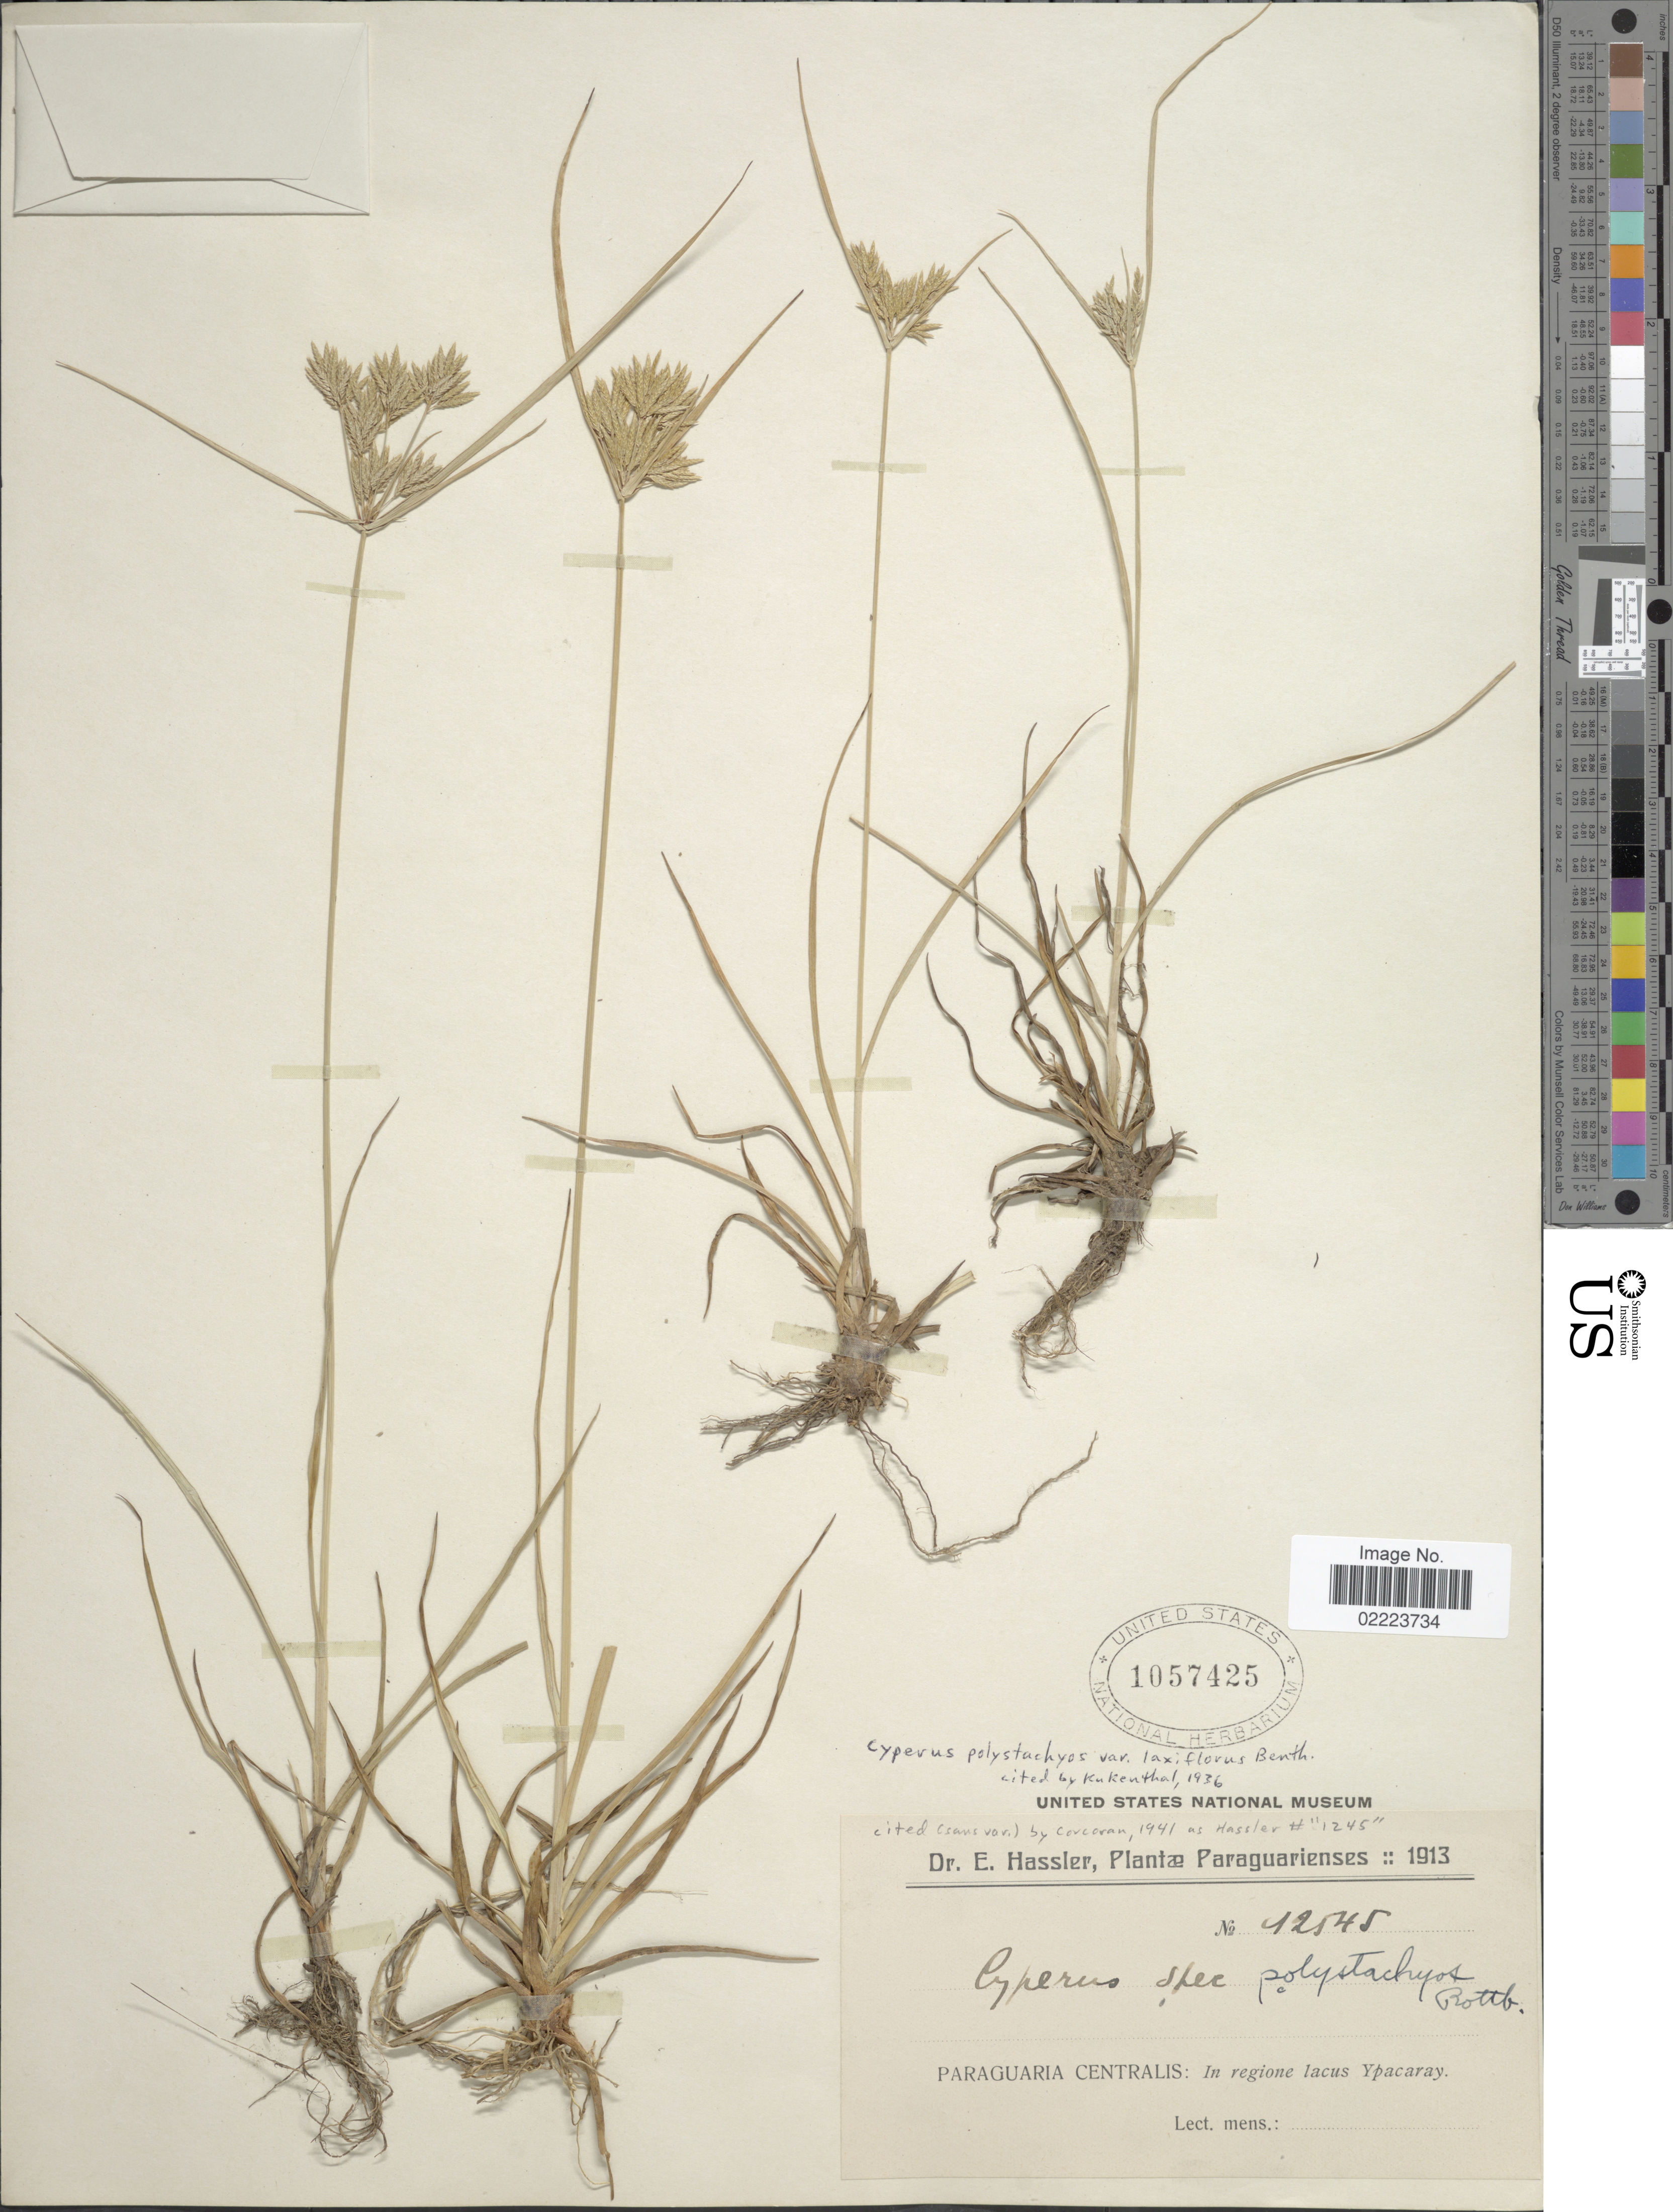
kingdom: Plantae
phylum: Tracheophyta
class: Liliopsida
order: Poales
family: Cyperaceae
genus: Cyperus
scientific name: Cyperus polystachyos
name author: Rottb.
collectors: E. Hassler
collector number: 42545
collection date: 1913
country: Paraguay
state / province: Central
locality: In regione lacus Ypacaray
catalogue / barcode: US 1057425